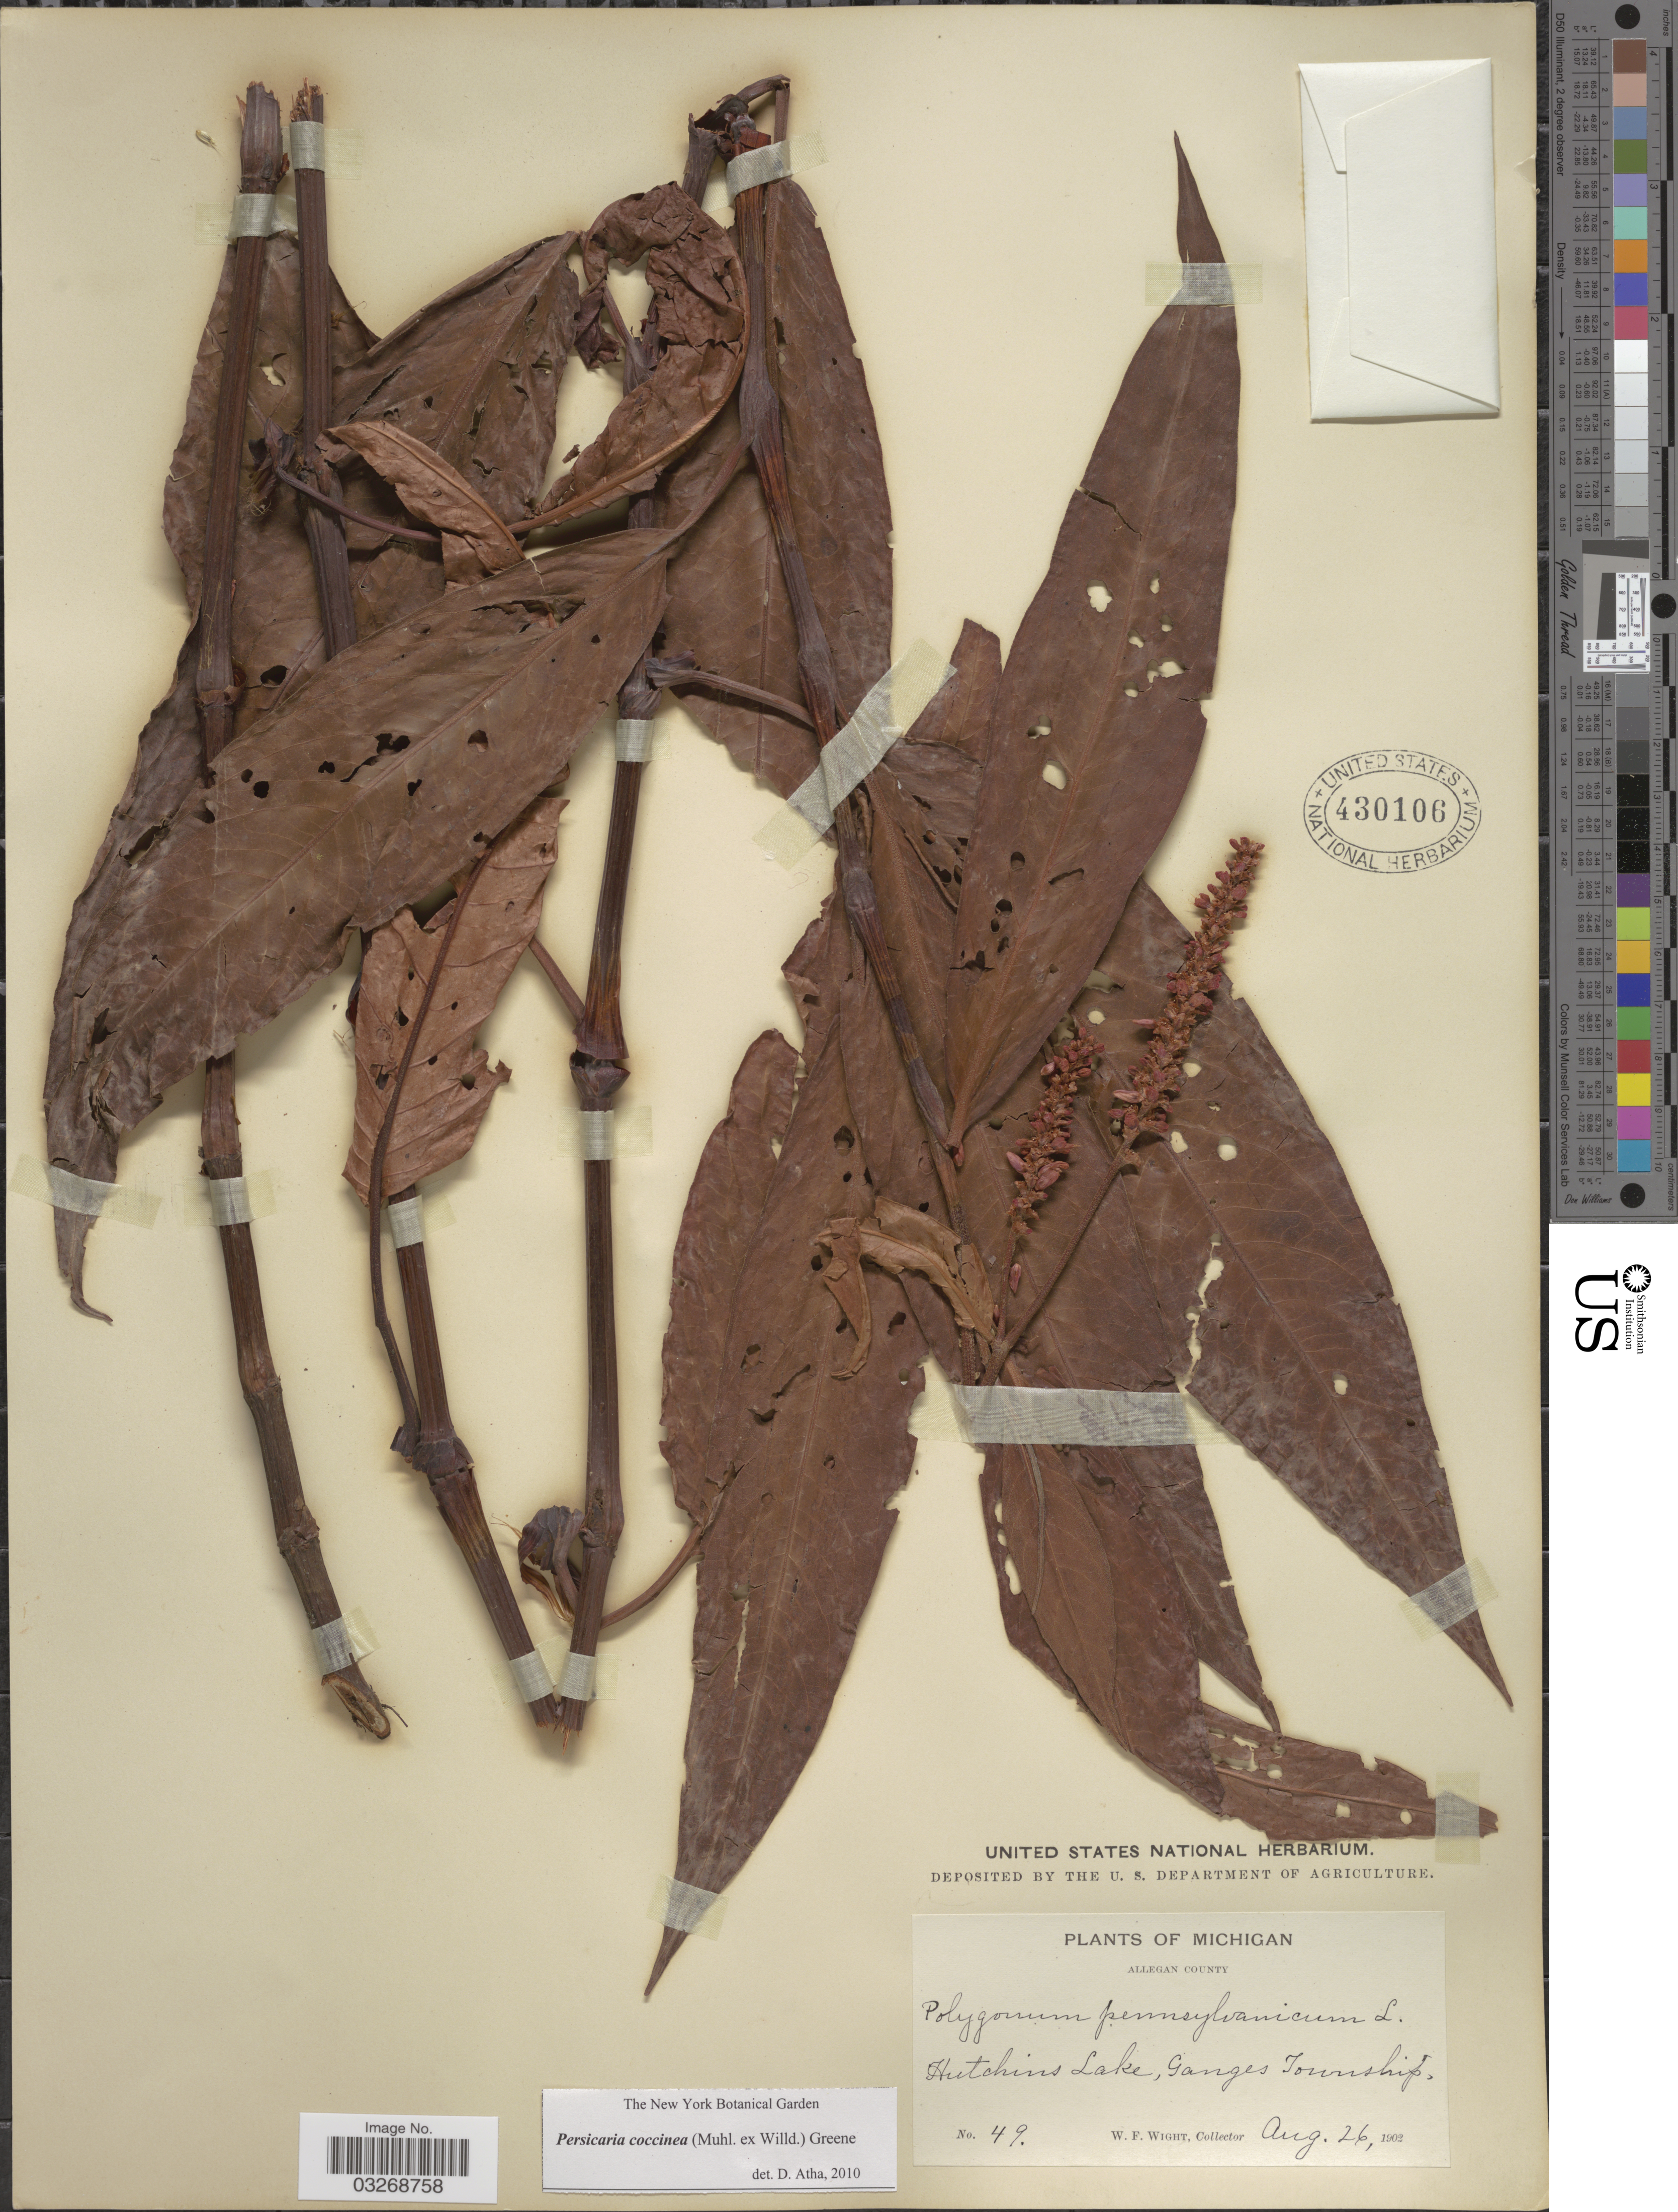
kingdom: Plantae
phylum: Tracheophyta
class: Magnoliopsida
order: Caryophyllales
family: Polygonaceae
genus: Persicaria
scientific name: Persicaria coccinea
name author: (Muhl. ex Willd.) Greene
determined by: Atha, D. E.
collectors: W. Wight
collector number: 49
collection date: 1902-08-26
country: United States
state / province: Michigan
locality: Allegan County. Hutchins Lake, Ganges Township.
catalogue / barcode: US 430106